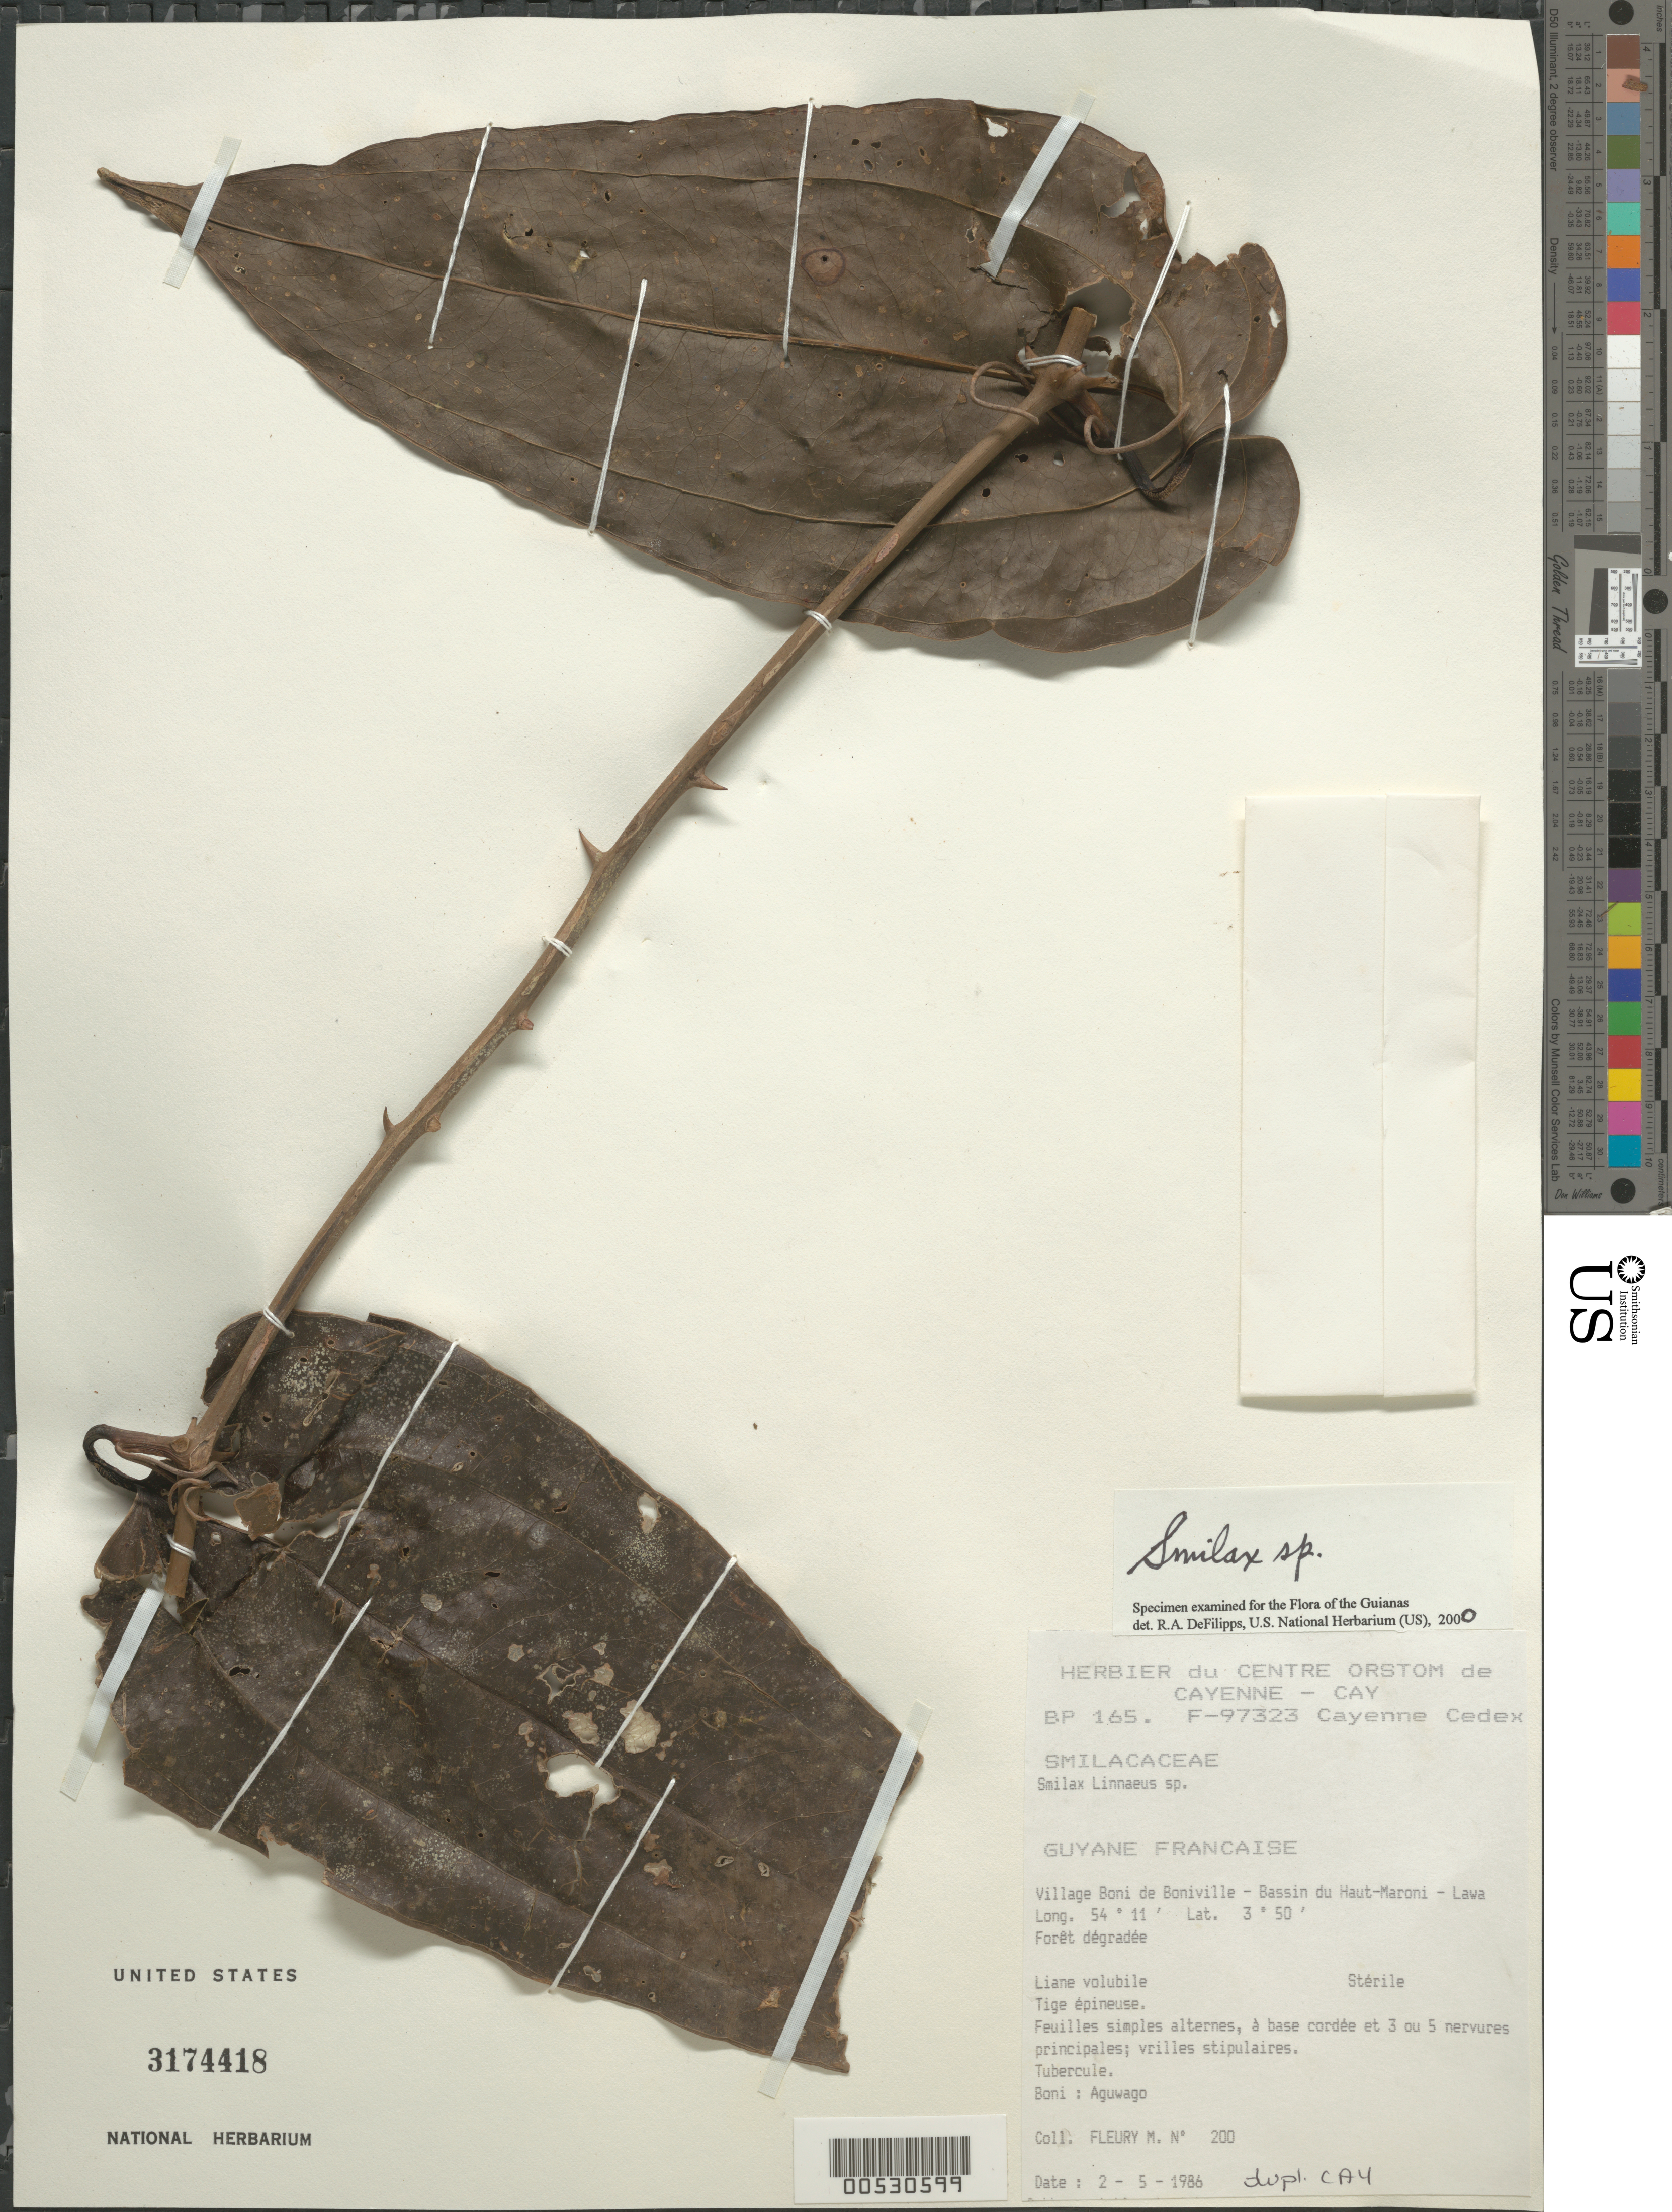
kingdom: Plantae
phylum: Tracheophyta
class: Liliopsida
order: Liliales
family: Smilacaceae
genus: Smilax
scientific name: Smilax sp.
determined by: DeFilipps, R. A.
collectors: M. Fleury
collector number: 200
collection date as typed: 2-May-86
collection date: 1986-05-02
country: French Guiana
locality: Village Boni de Boniville, Bassin du Haut-Maroni-Lawa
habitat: Foret degradee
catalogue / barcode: US 3174418